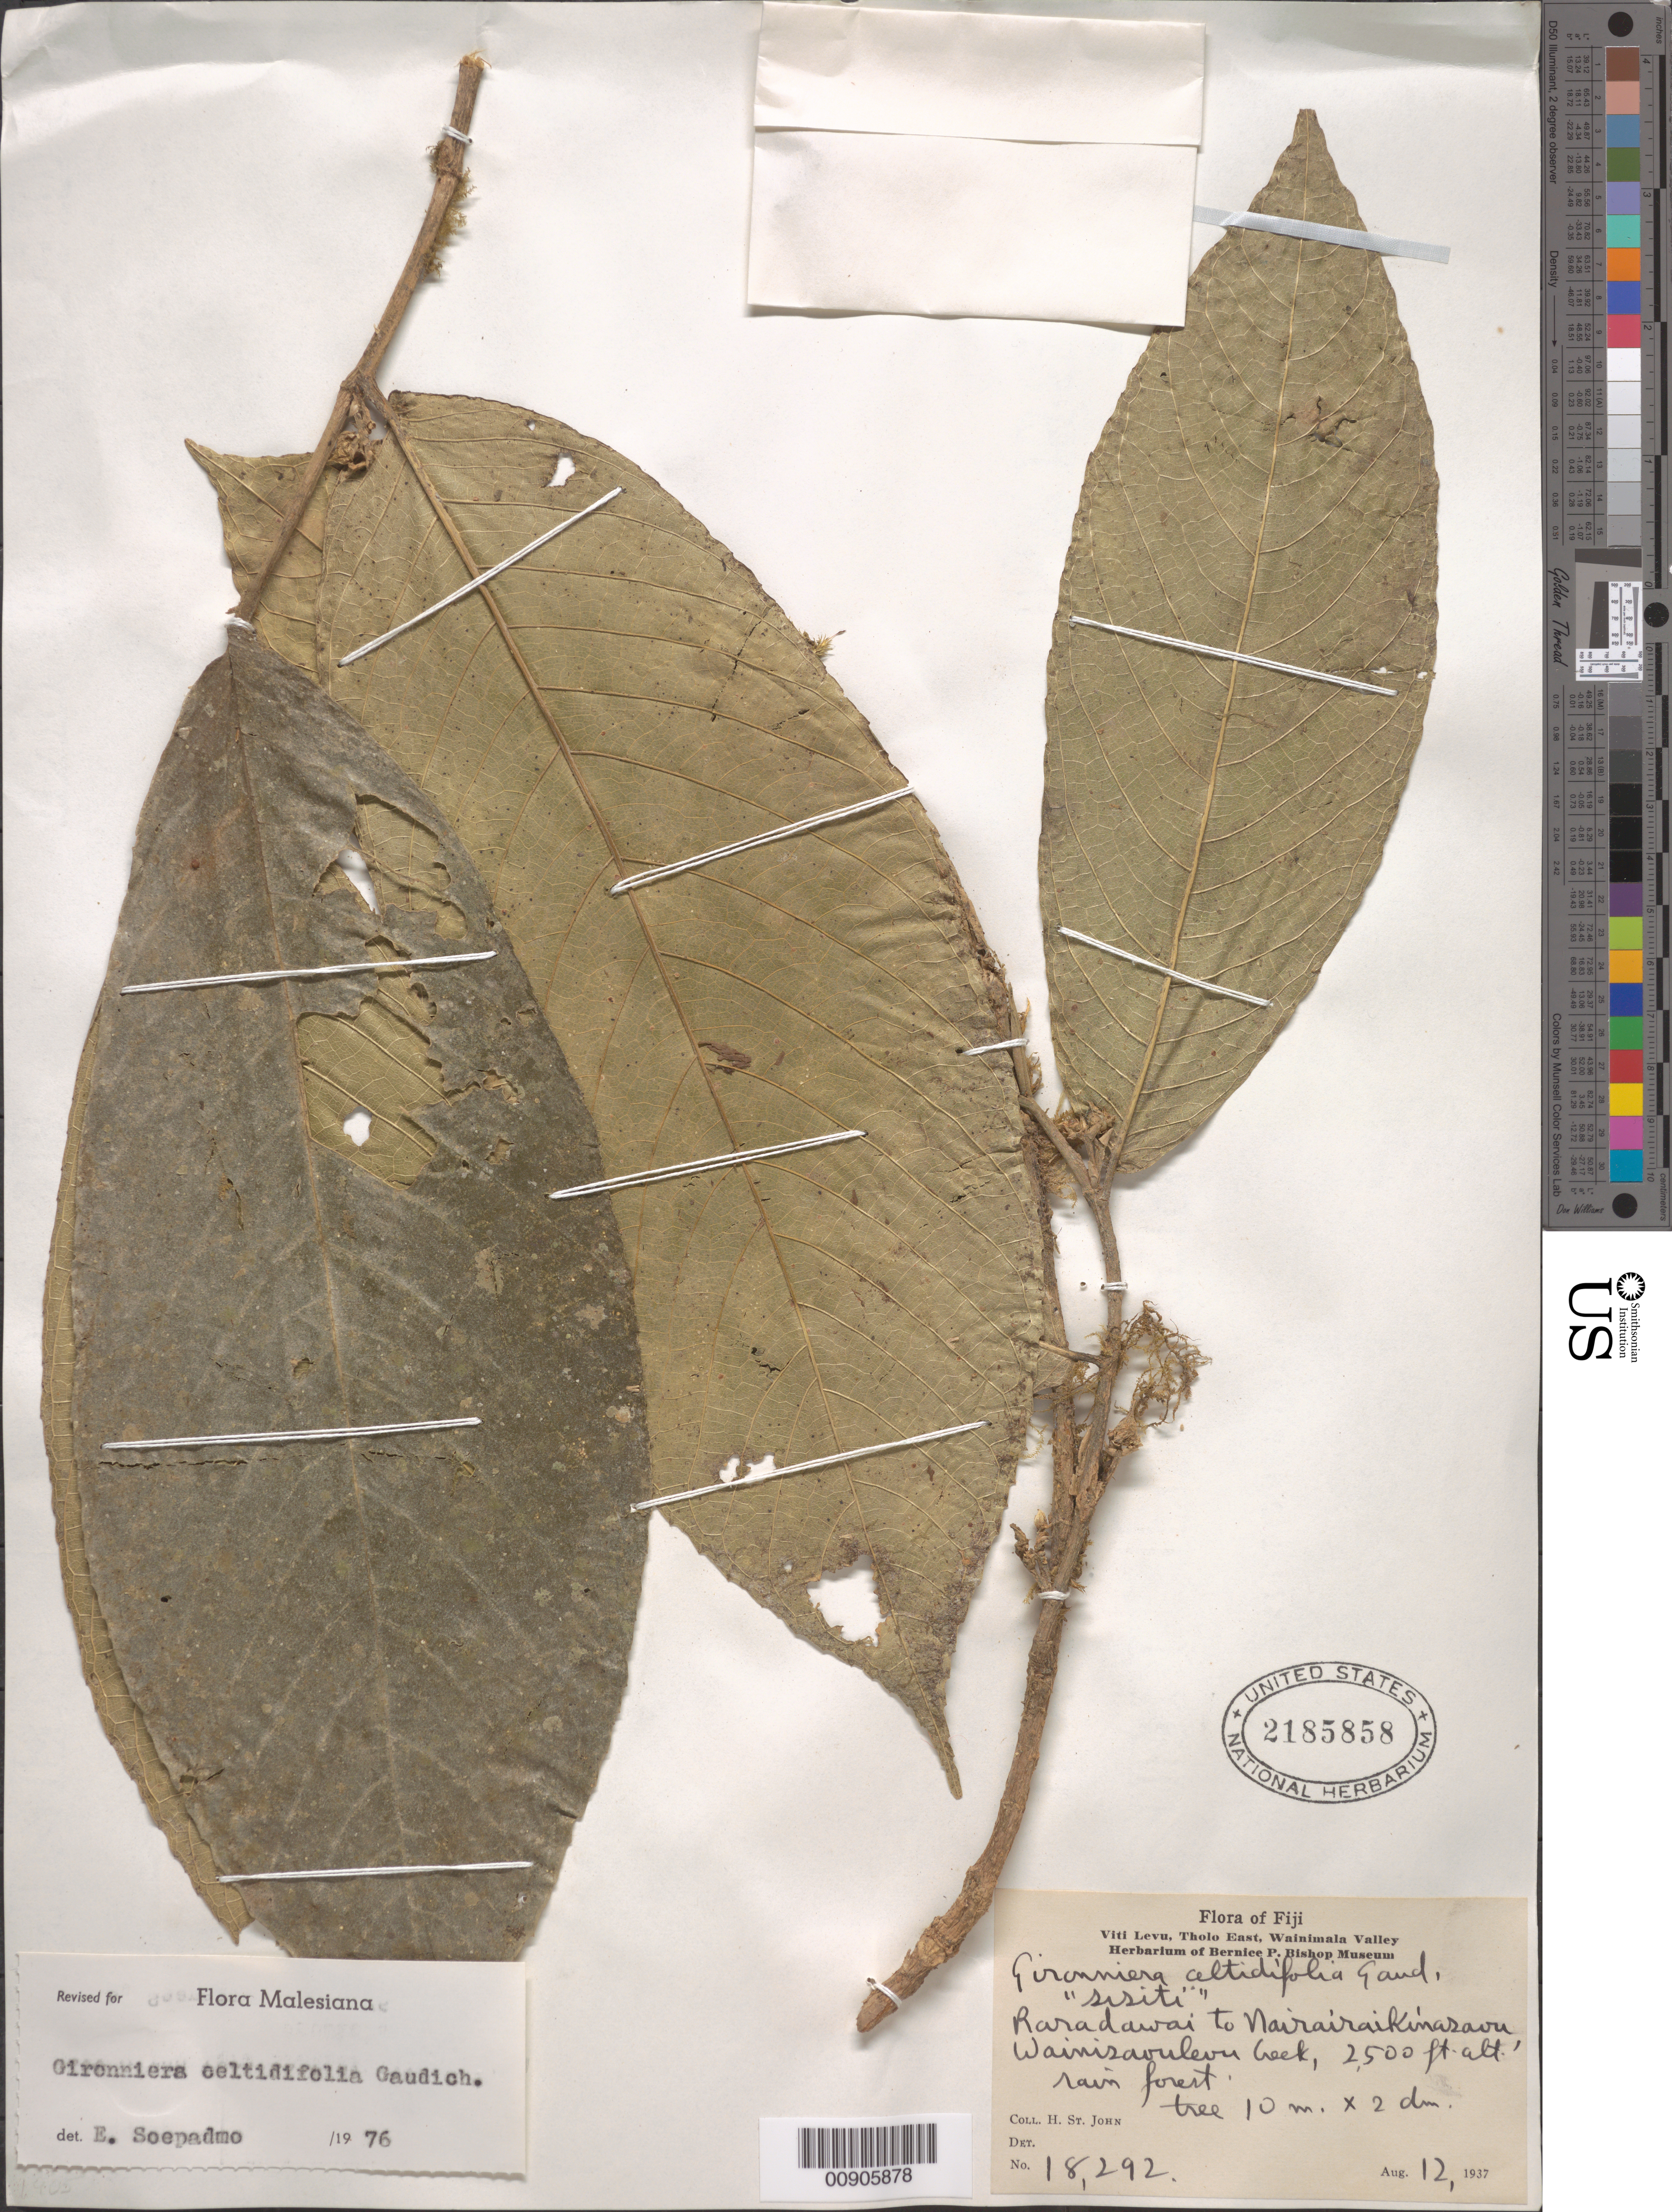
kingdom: Plantae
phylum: Tracheophyta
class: Magnoliopsida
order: Rosales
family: Cannabaceae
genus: Gironniera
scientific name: Gironniera celtidifolia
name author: Gaudich.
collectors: H. St. John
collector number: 18292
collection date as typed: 12 Aug 1932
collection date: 1932-08-12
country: Fiji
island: Viti Levu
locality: Wainimala Valley, raradawai to Nairairaikinasavu, Wainisavulevu Creek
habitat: rainforest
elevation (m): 762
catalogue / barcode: US 2185858